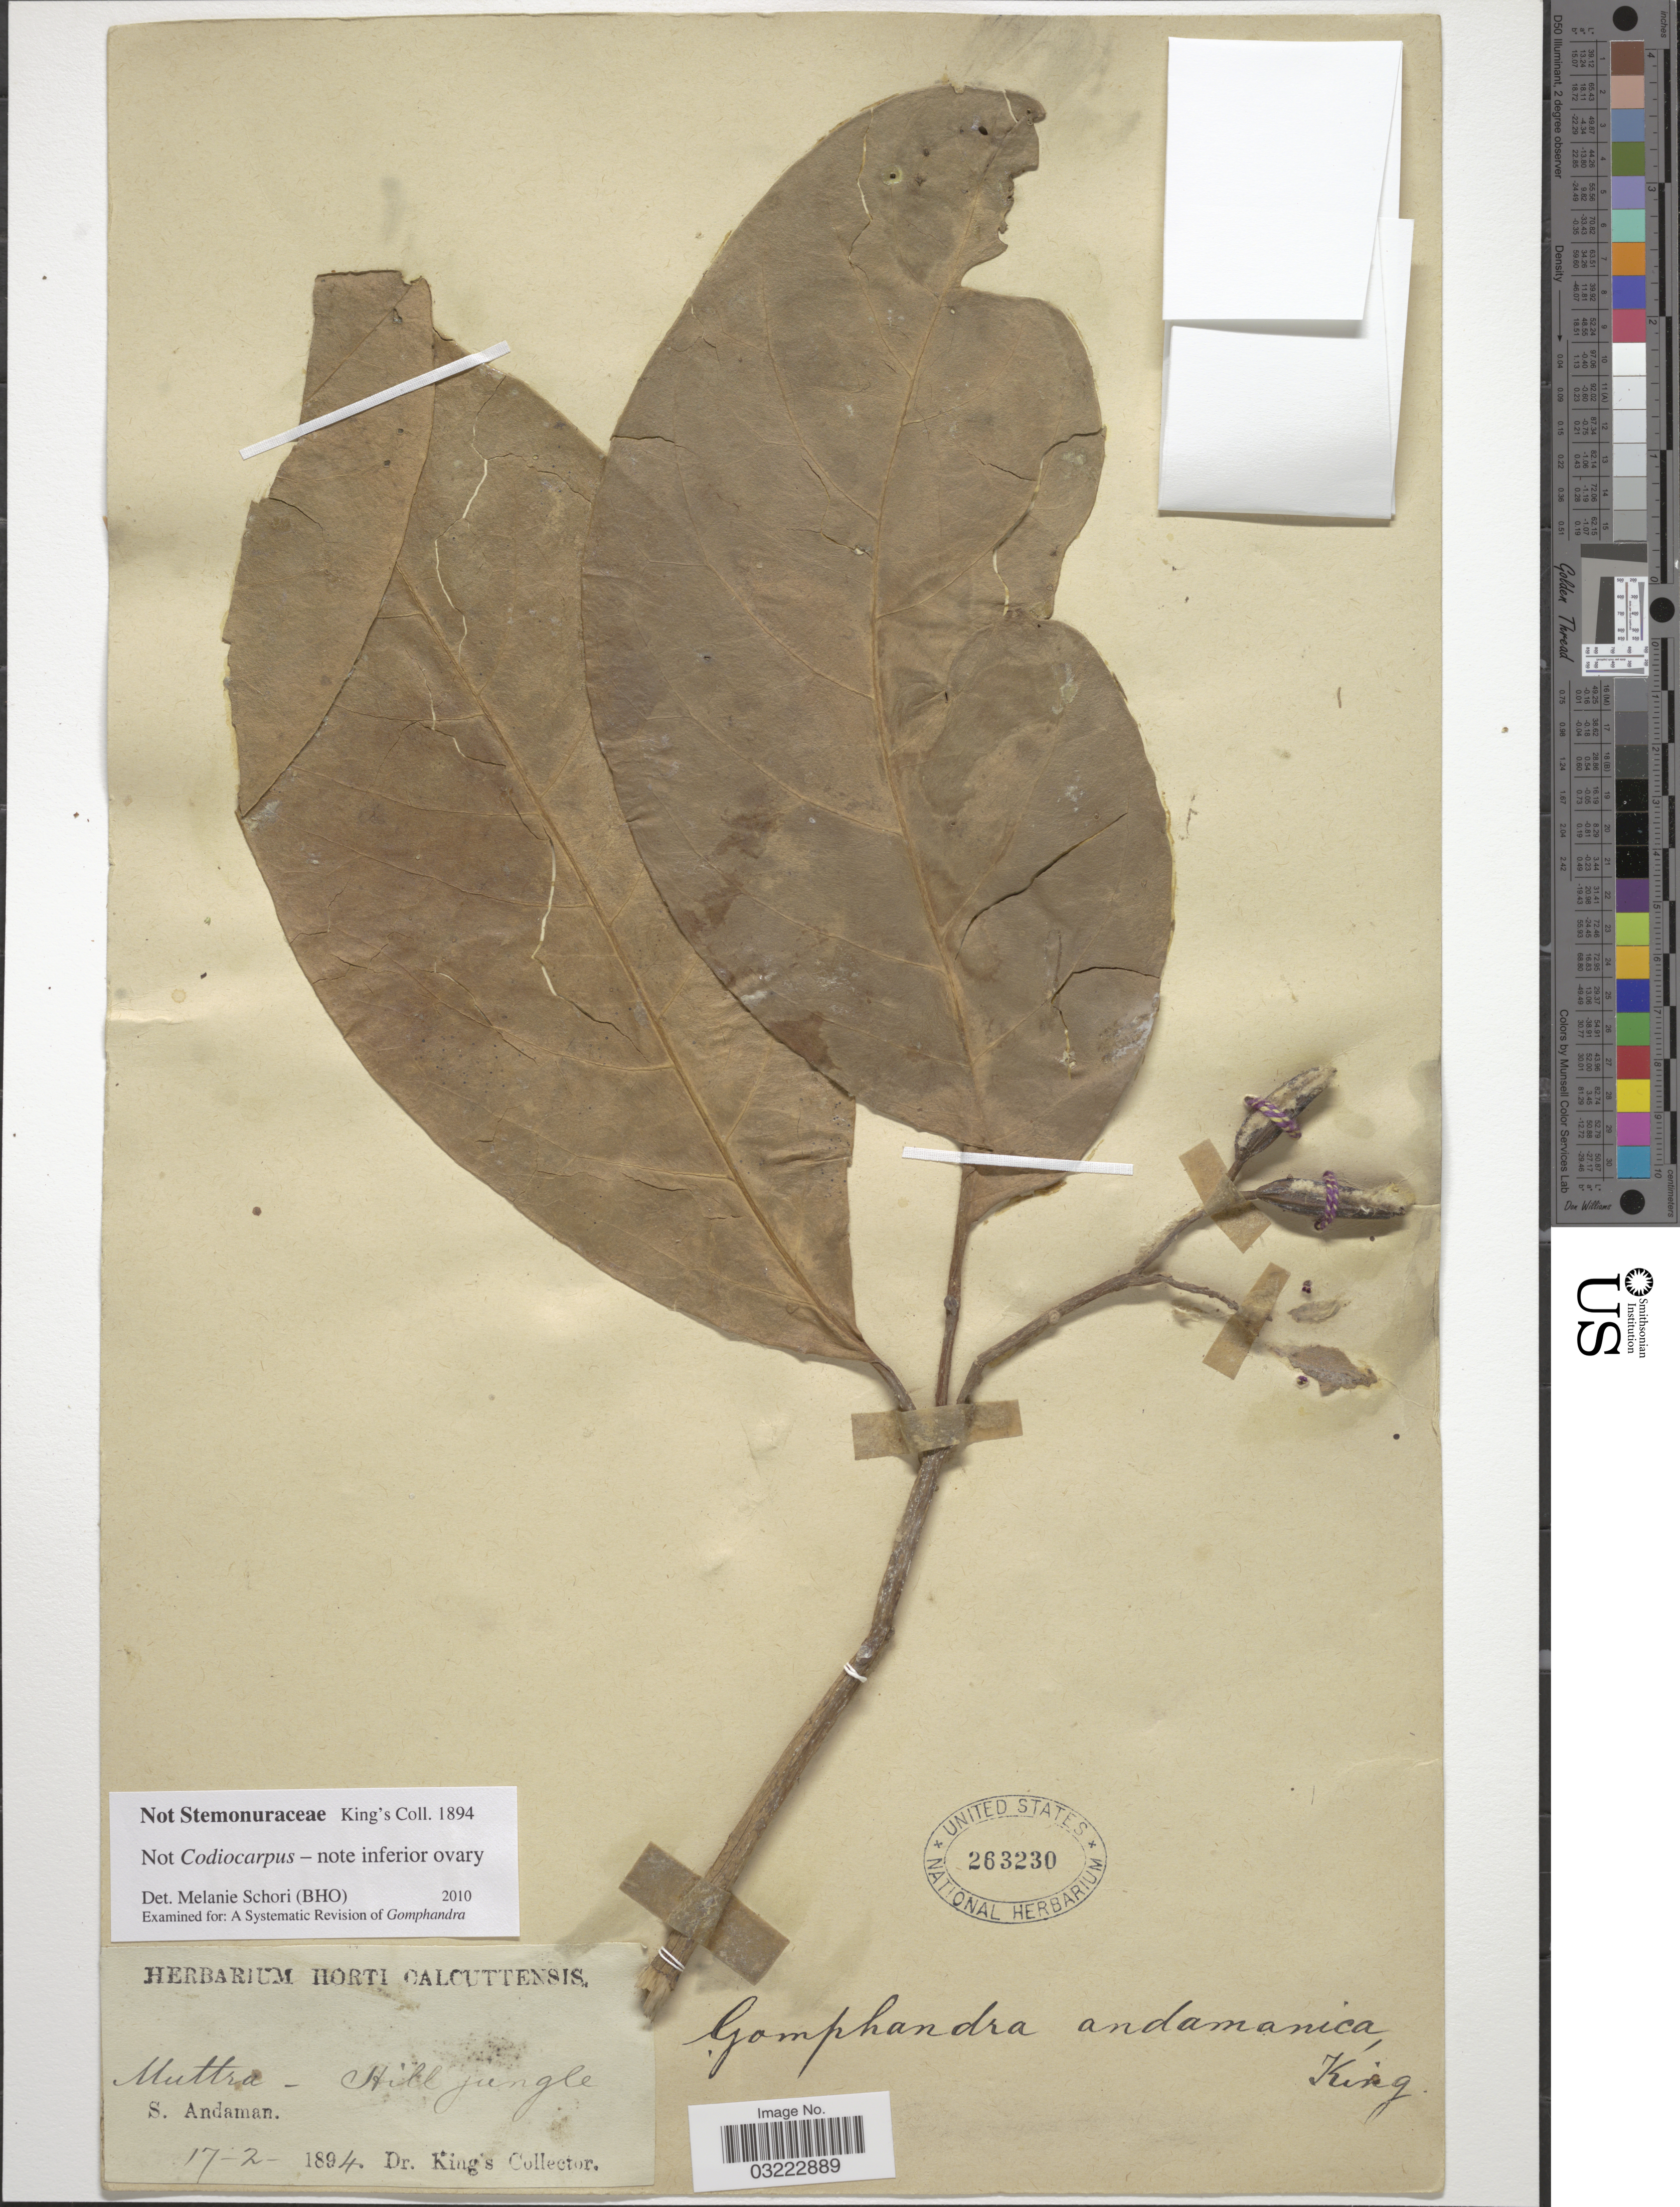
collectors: Dr. King's collector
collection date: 1894-02-17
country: India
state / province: Andaman and Nicobar Islands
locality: Muttra. Hill Jungle. S. Andaman.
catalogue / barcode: US 263230